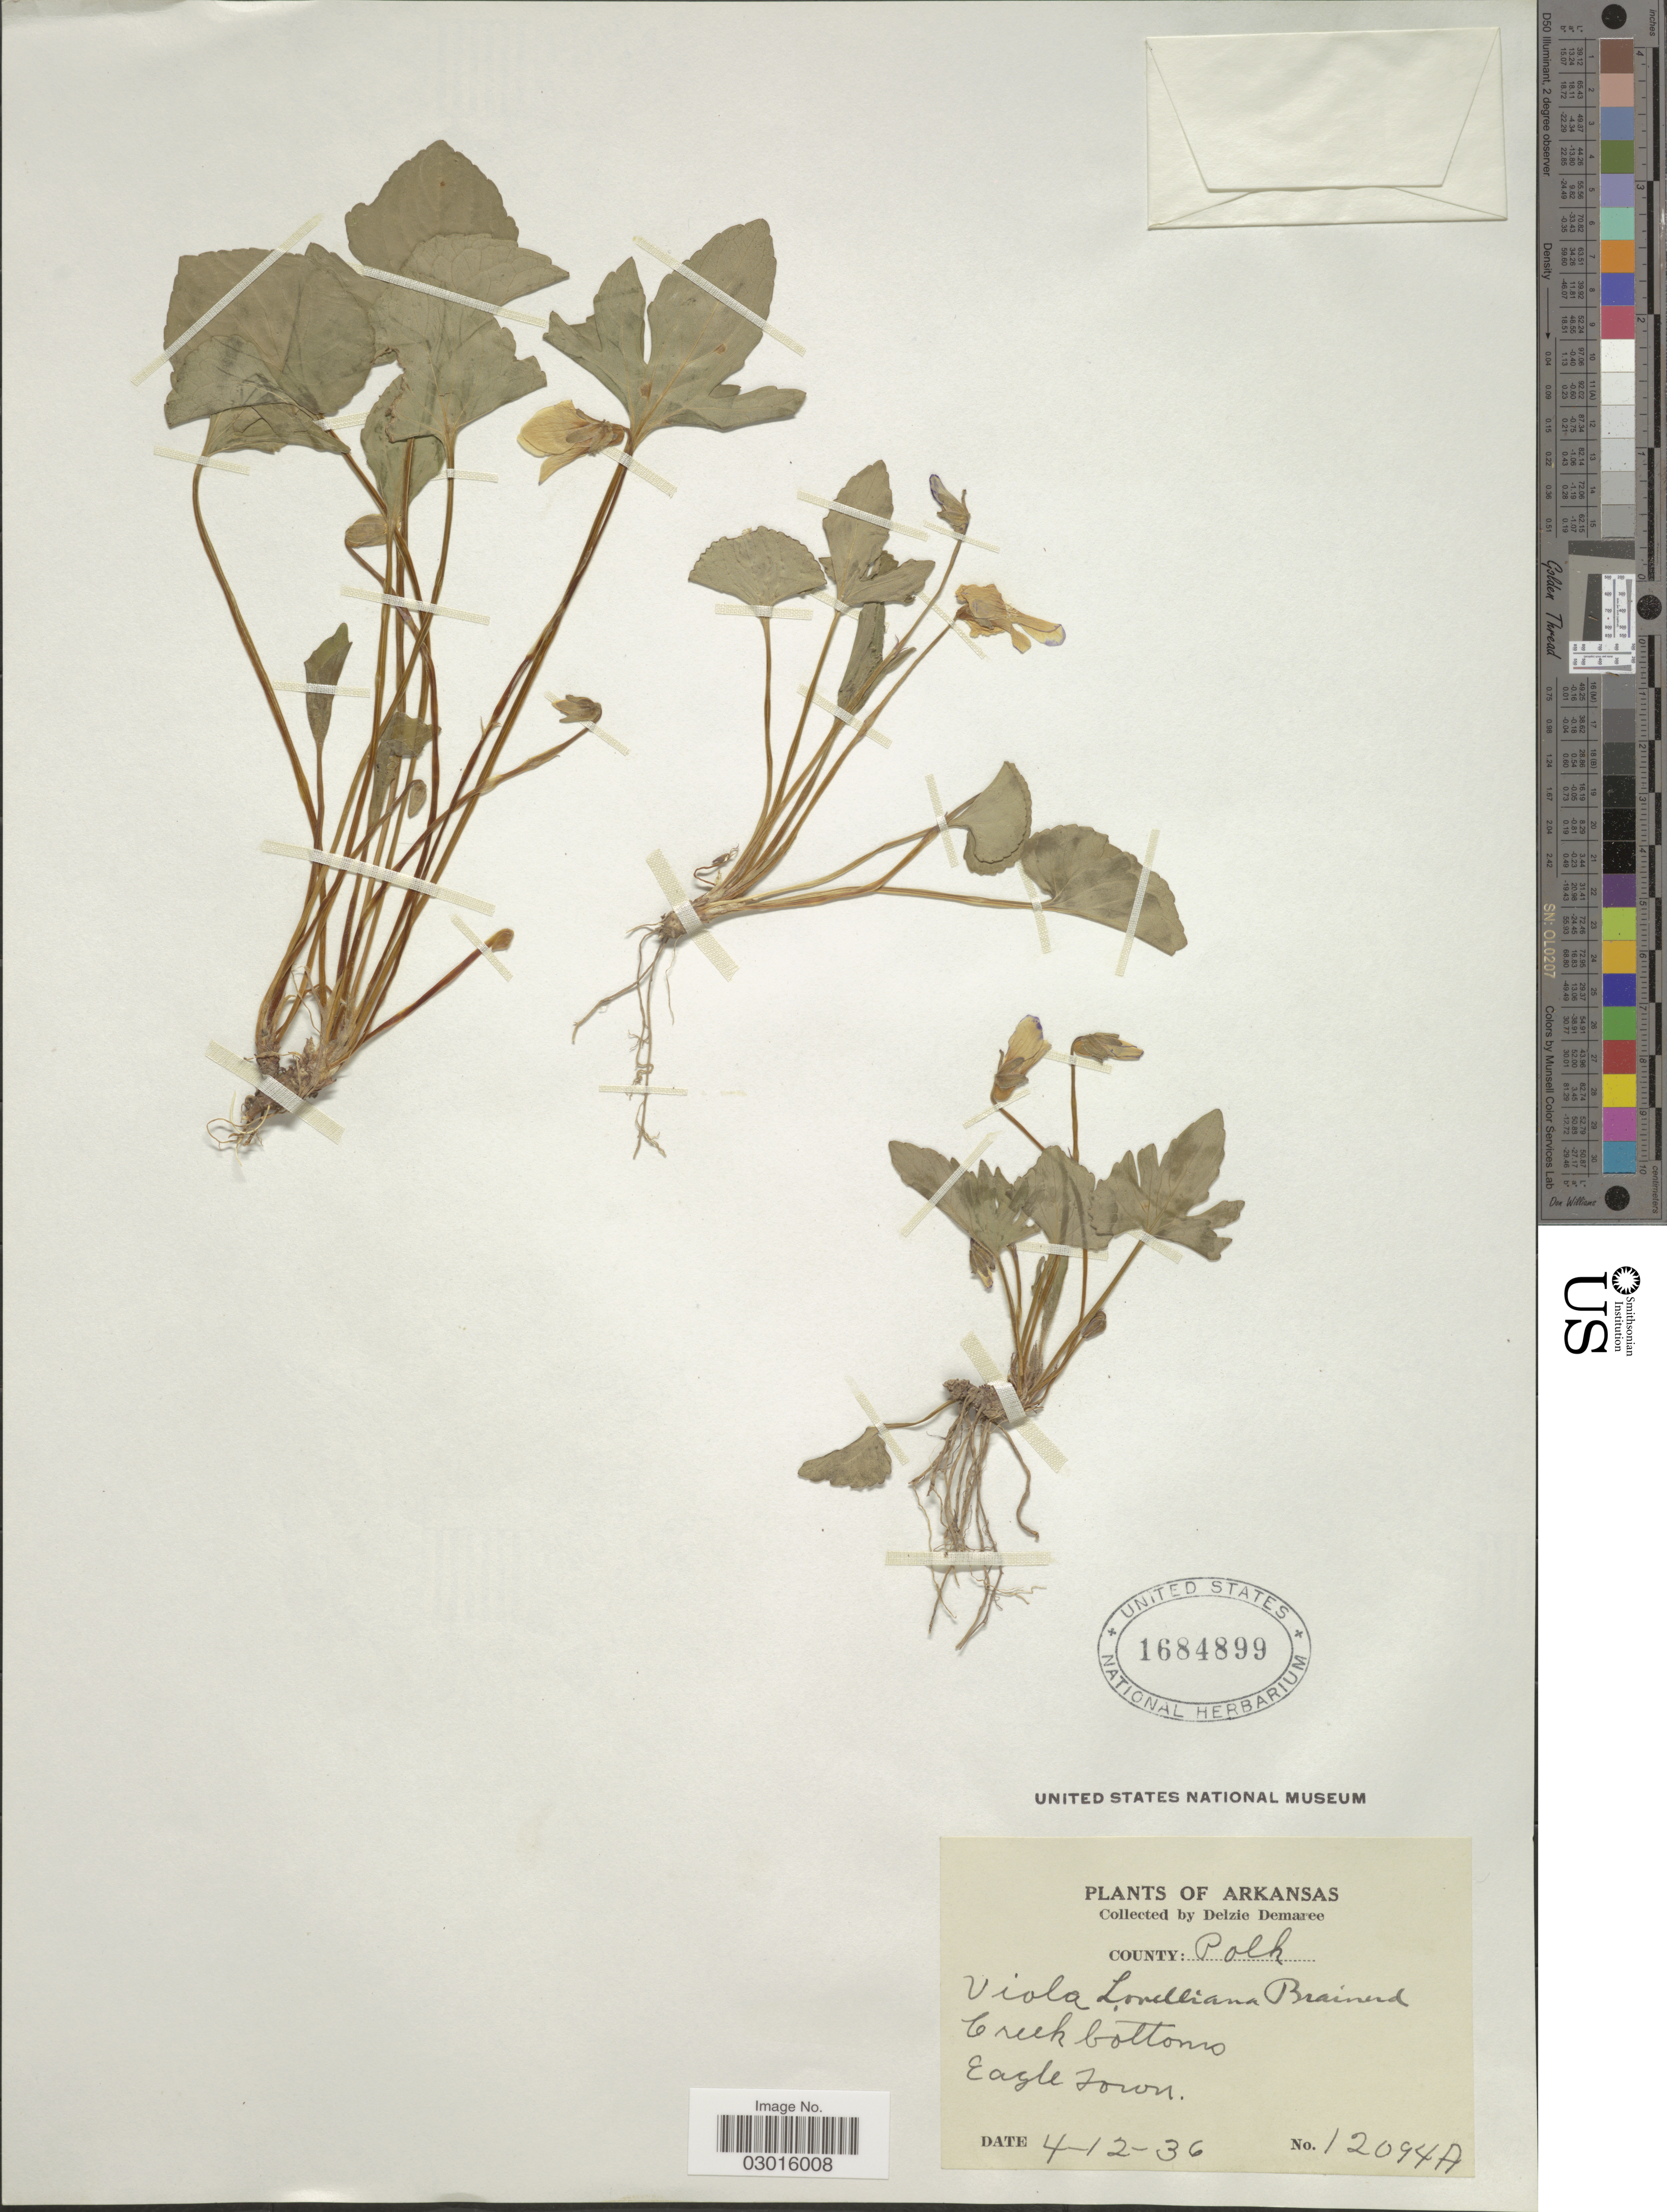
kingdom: Plantae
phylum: Tracheophyta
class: Magnoliopsida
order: Malpighiales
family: Violaceae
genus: Viola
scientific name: Viola lovelliana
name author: Brainerd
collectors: D. Demaree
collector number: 12094A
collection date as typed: Transcribed d/m/y: 12/4/36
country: United States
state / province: Arkansas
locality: County Polk, Creek bottoms, Eagle Town.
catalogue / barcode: US 1684899